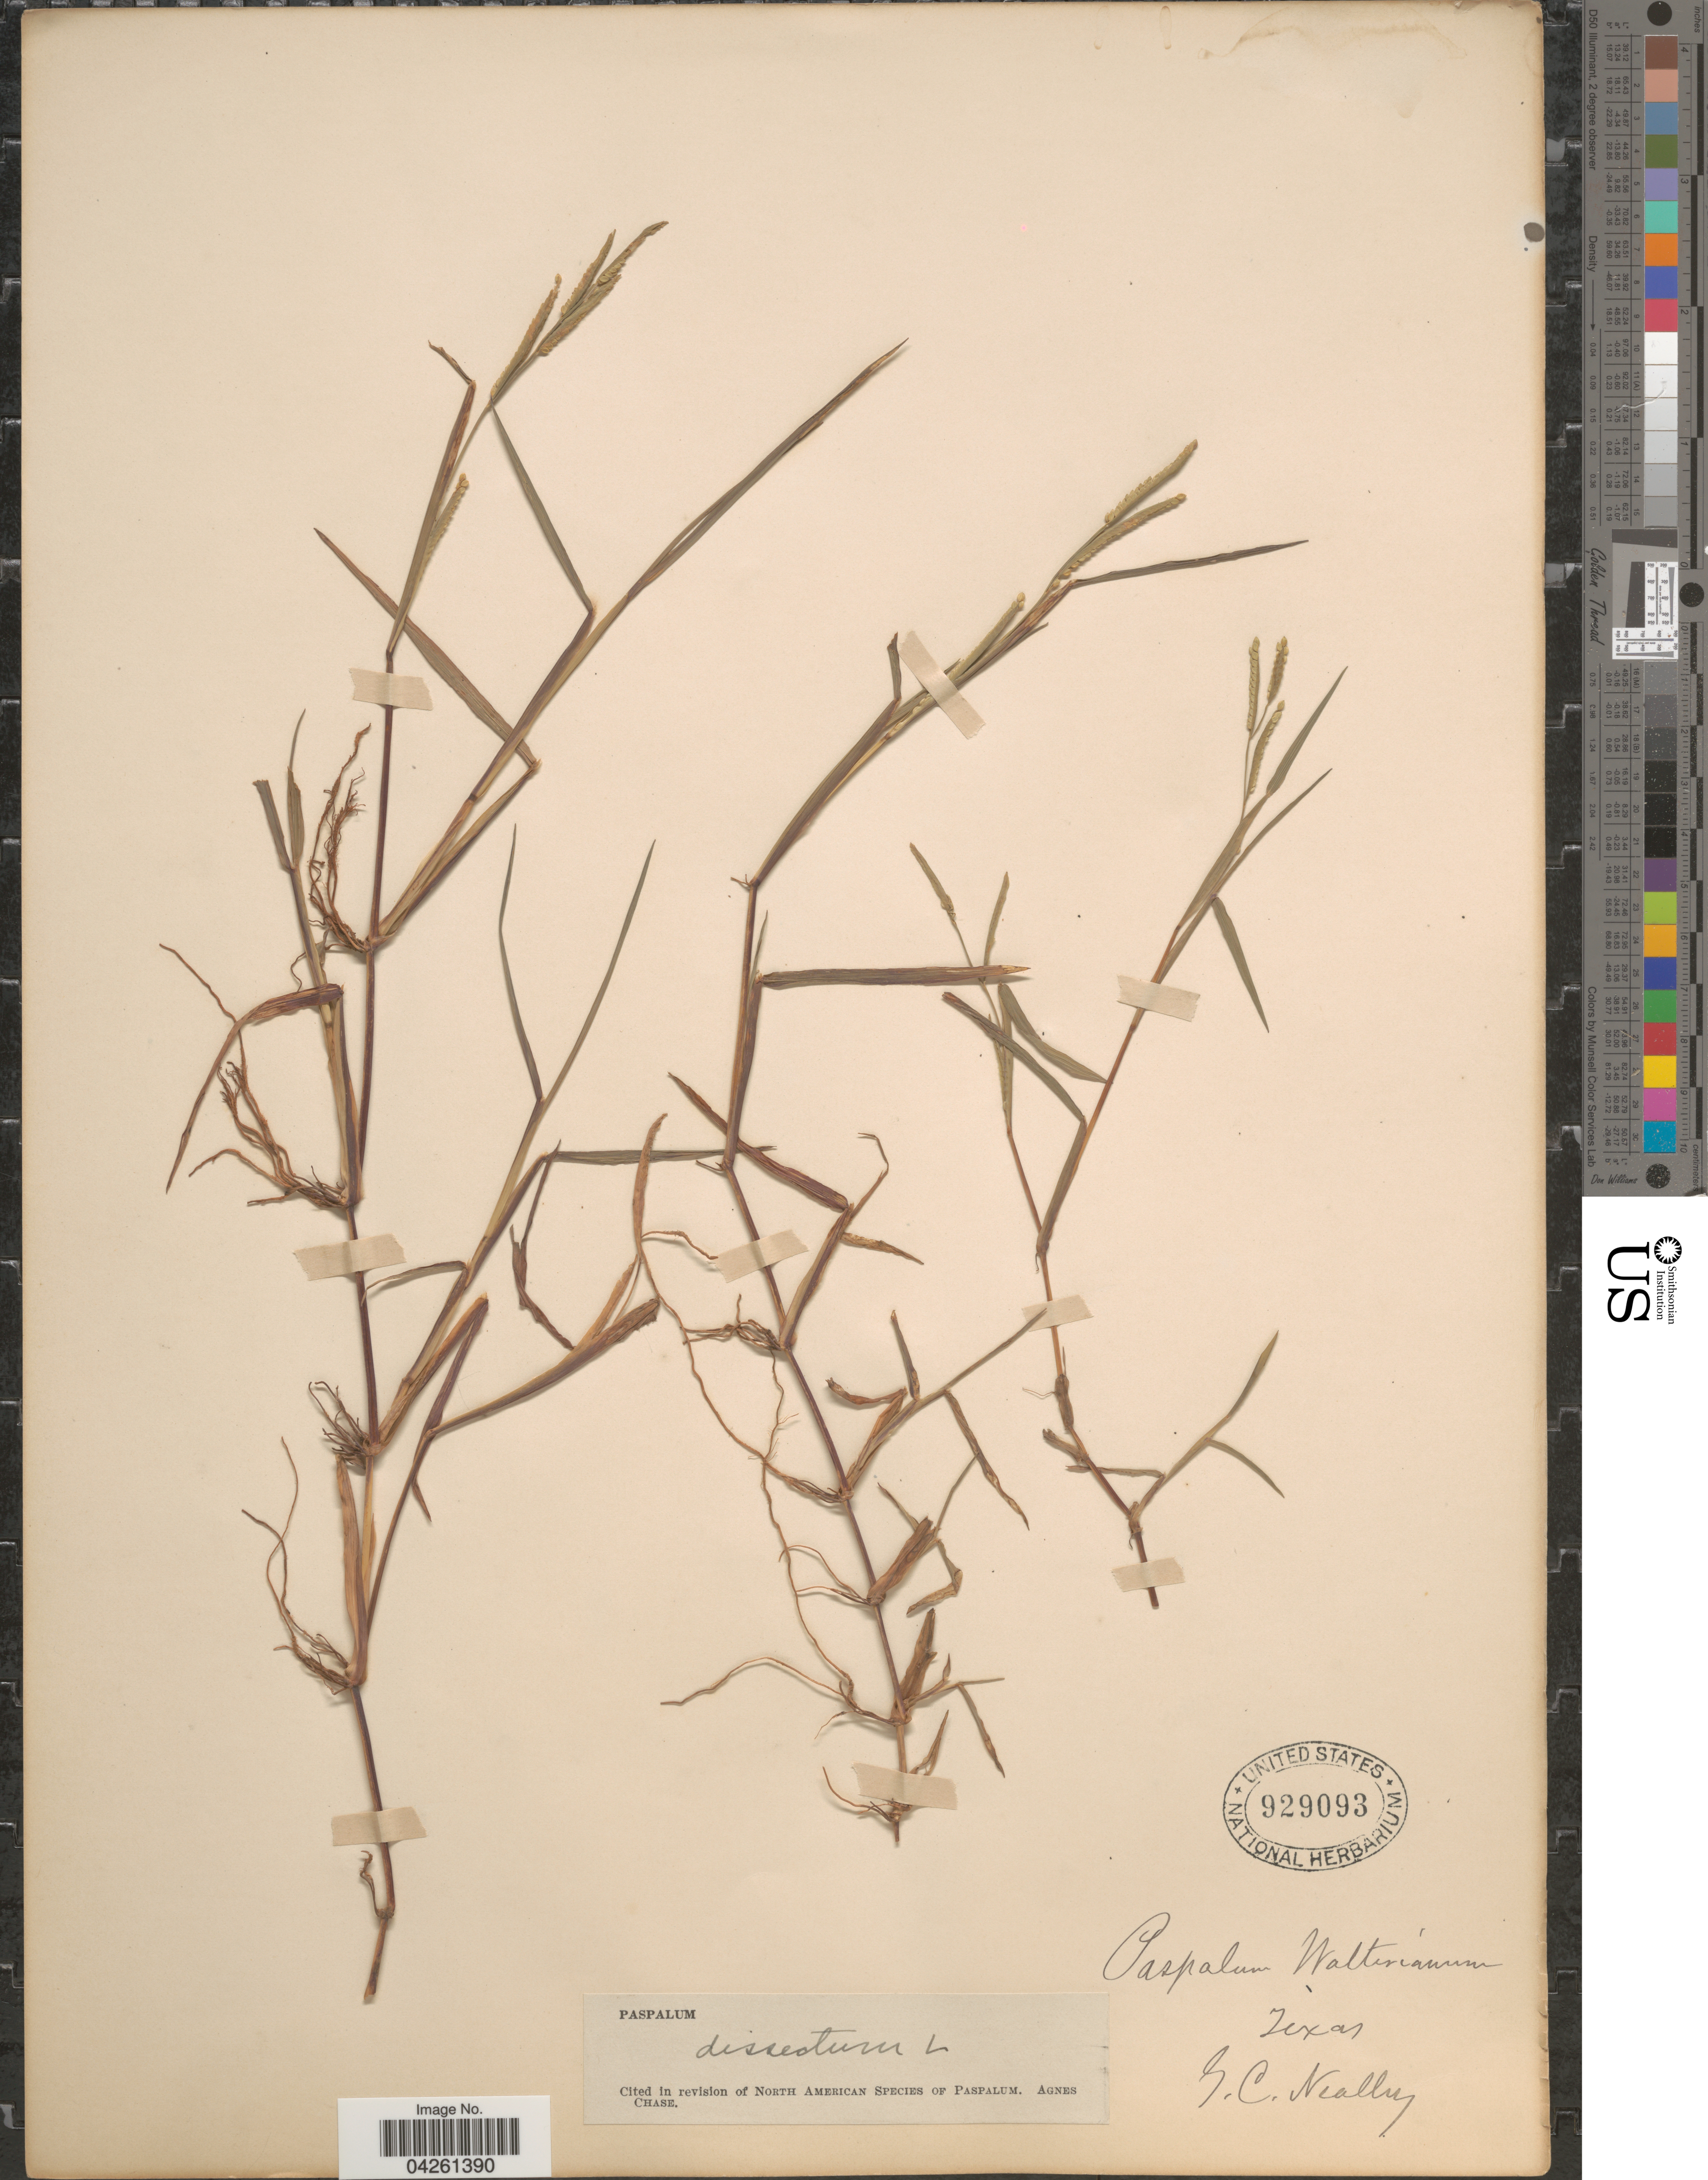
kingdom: Plantae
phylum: Tracheophyta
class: Liliopsida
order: Poales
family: Poaceae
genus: Paspalum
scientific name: Paspalum dissectum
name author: (L.) L.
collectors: G. C. Nealley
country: United States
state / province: Texas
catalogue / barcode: US 929093